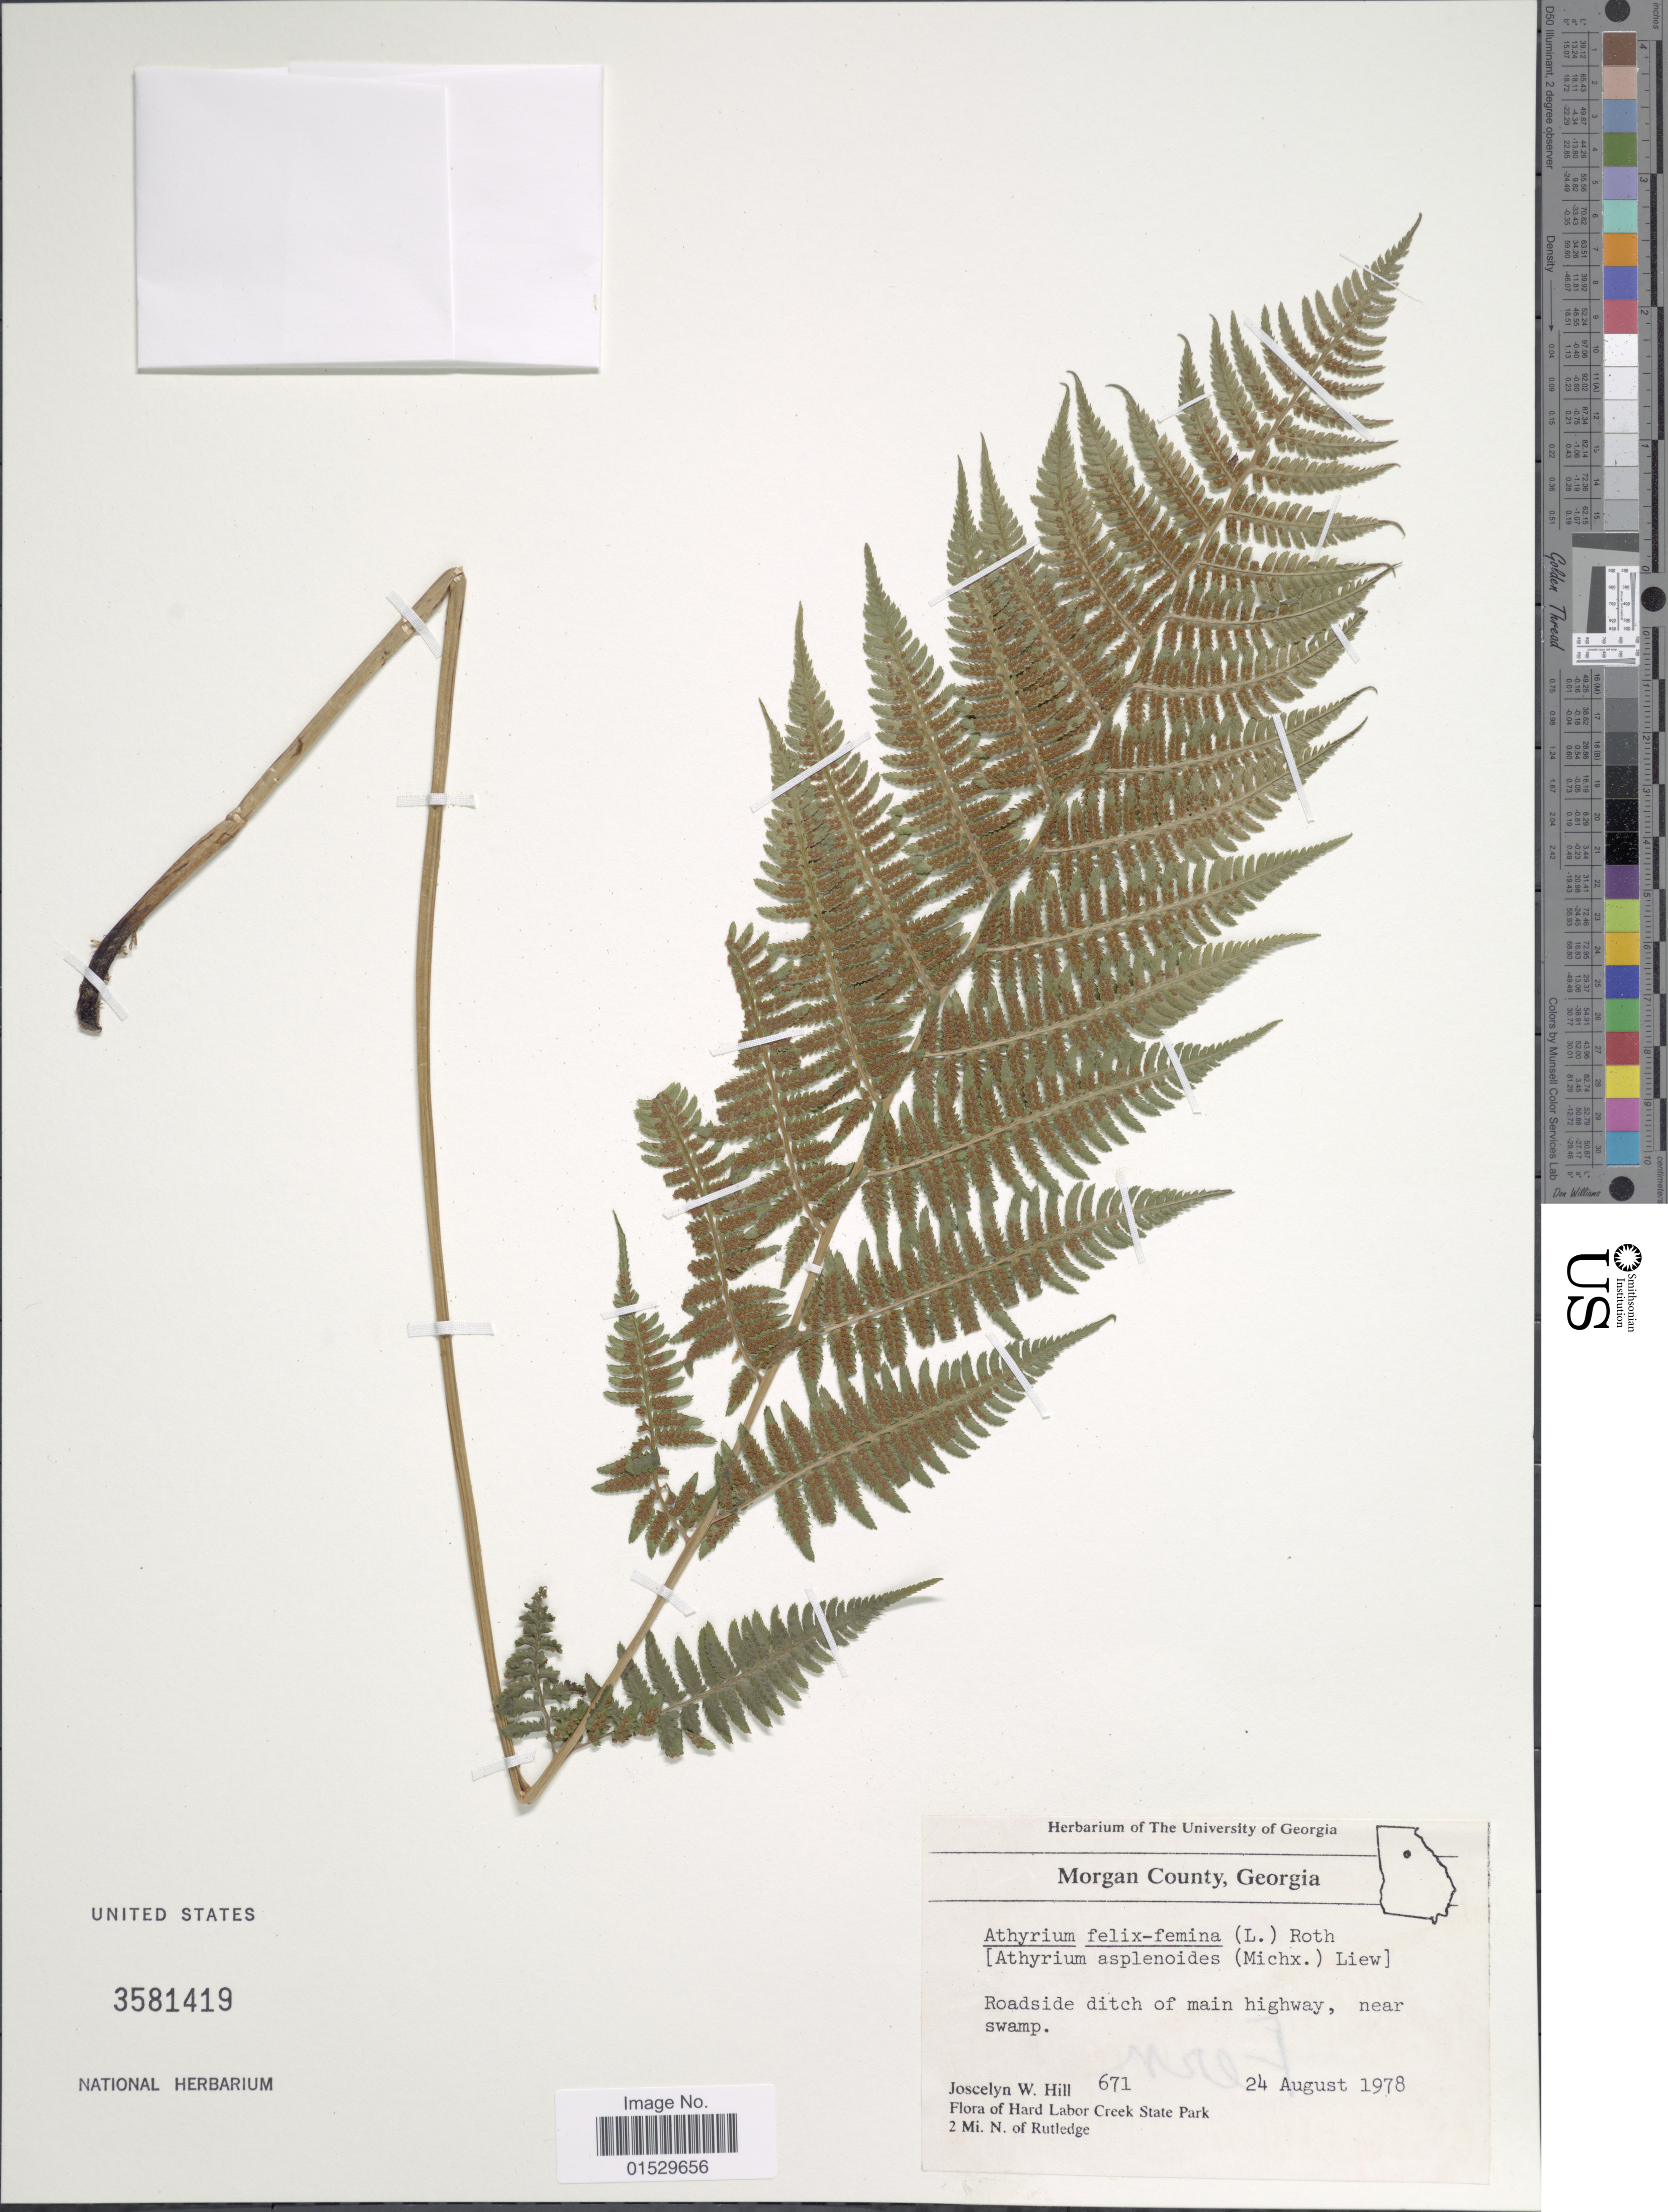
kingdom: Plantae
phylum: Tracheophyta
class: Polypodiopsida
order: Polypodiales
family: Athyriaceae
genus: Athyrium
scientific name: Athyrium filix-femina subsp. asplenioides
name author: (Michx.) Hultén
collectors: J. W. Hill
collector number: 671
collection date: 1978-08-24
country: United States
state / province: Georgia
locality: Morgan County, roadside ditch of main highway, near swamp, Hard Labor Creek State Park, 2 mi. N. of Rutledge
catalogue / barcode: US 3581419